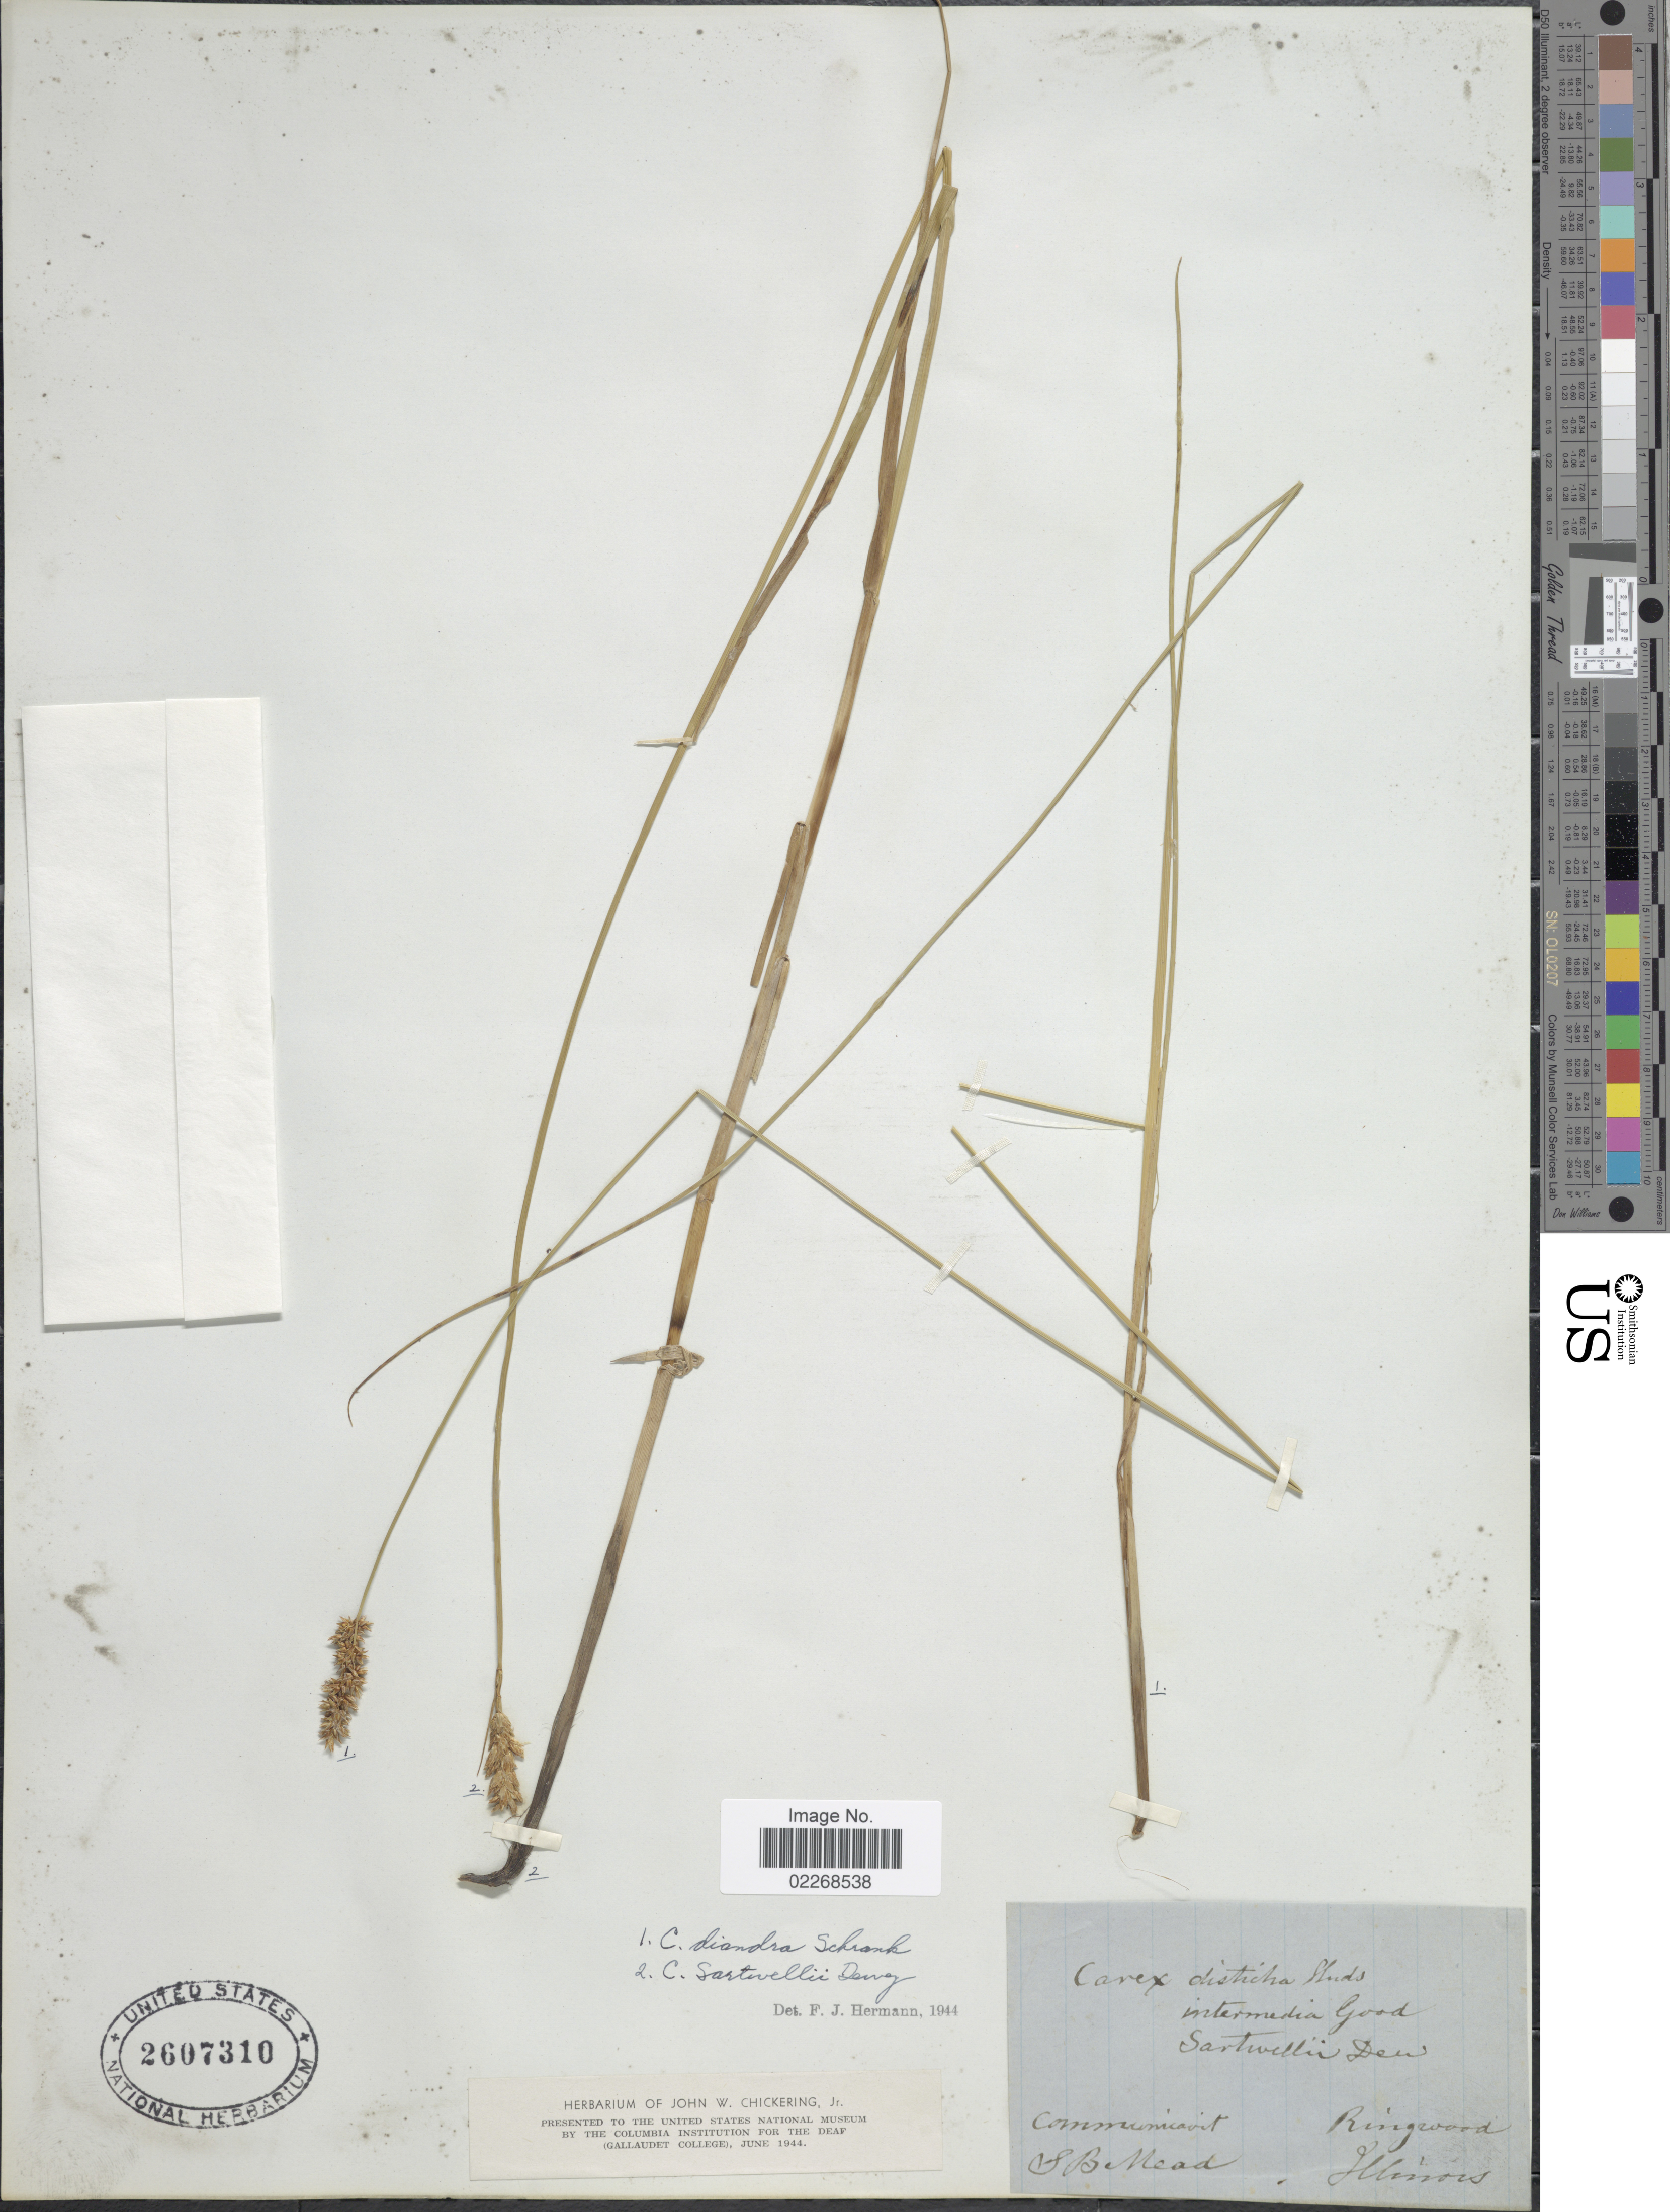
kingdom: Plantae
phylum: Tracheophyta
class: Liliopsida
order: Poales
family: Cyperaceae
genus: Carex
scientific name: Carex diandra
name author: Schrank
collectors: S. Mead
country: United States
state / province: Illinois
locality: Ringwood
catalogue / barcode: US 2607310